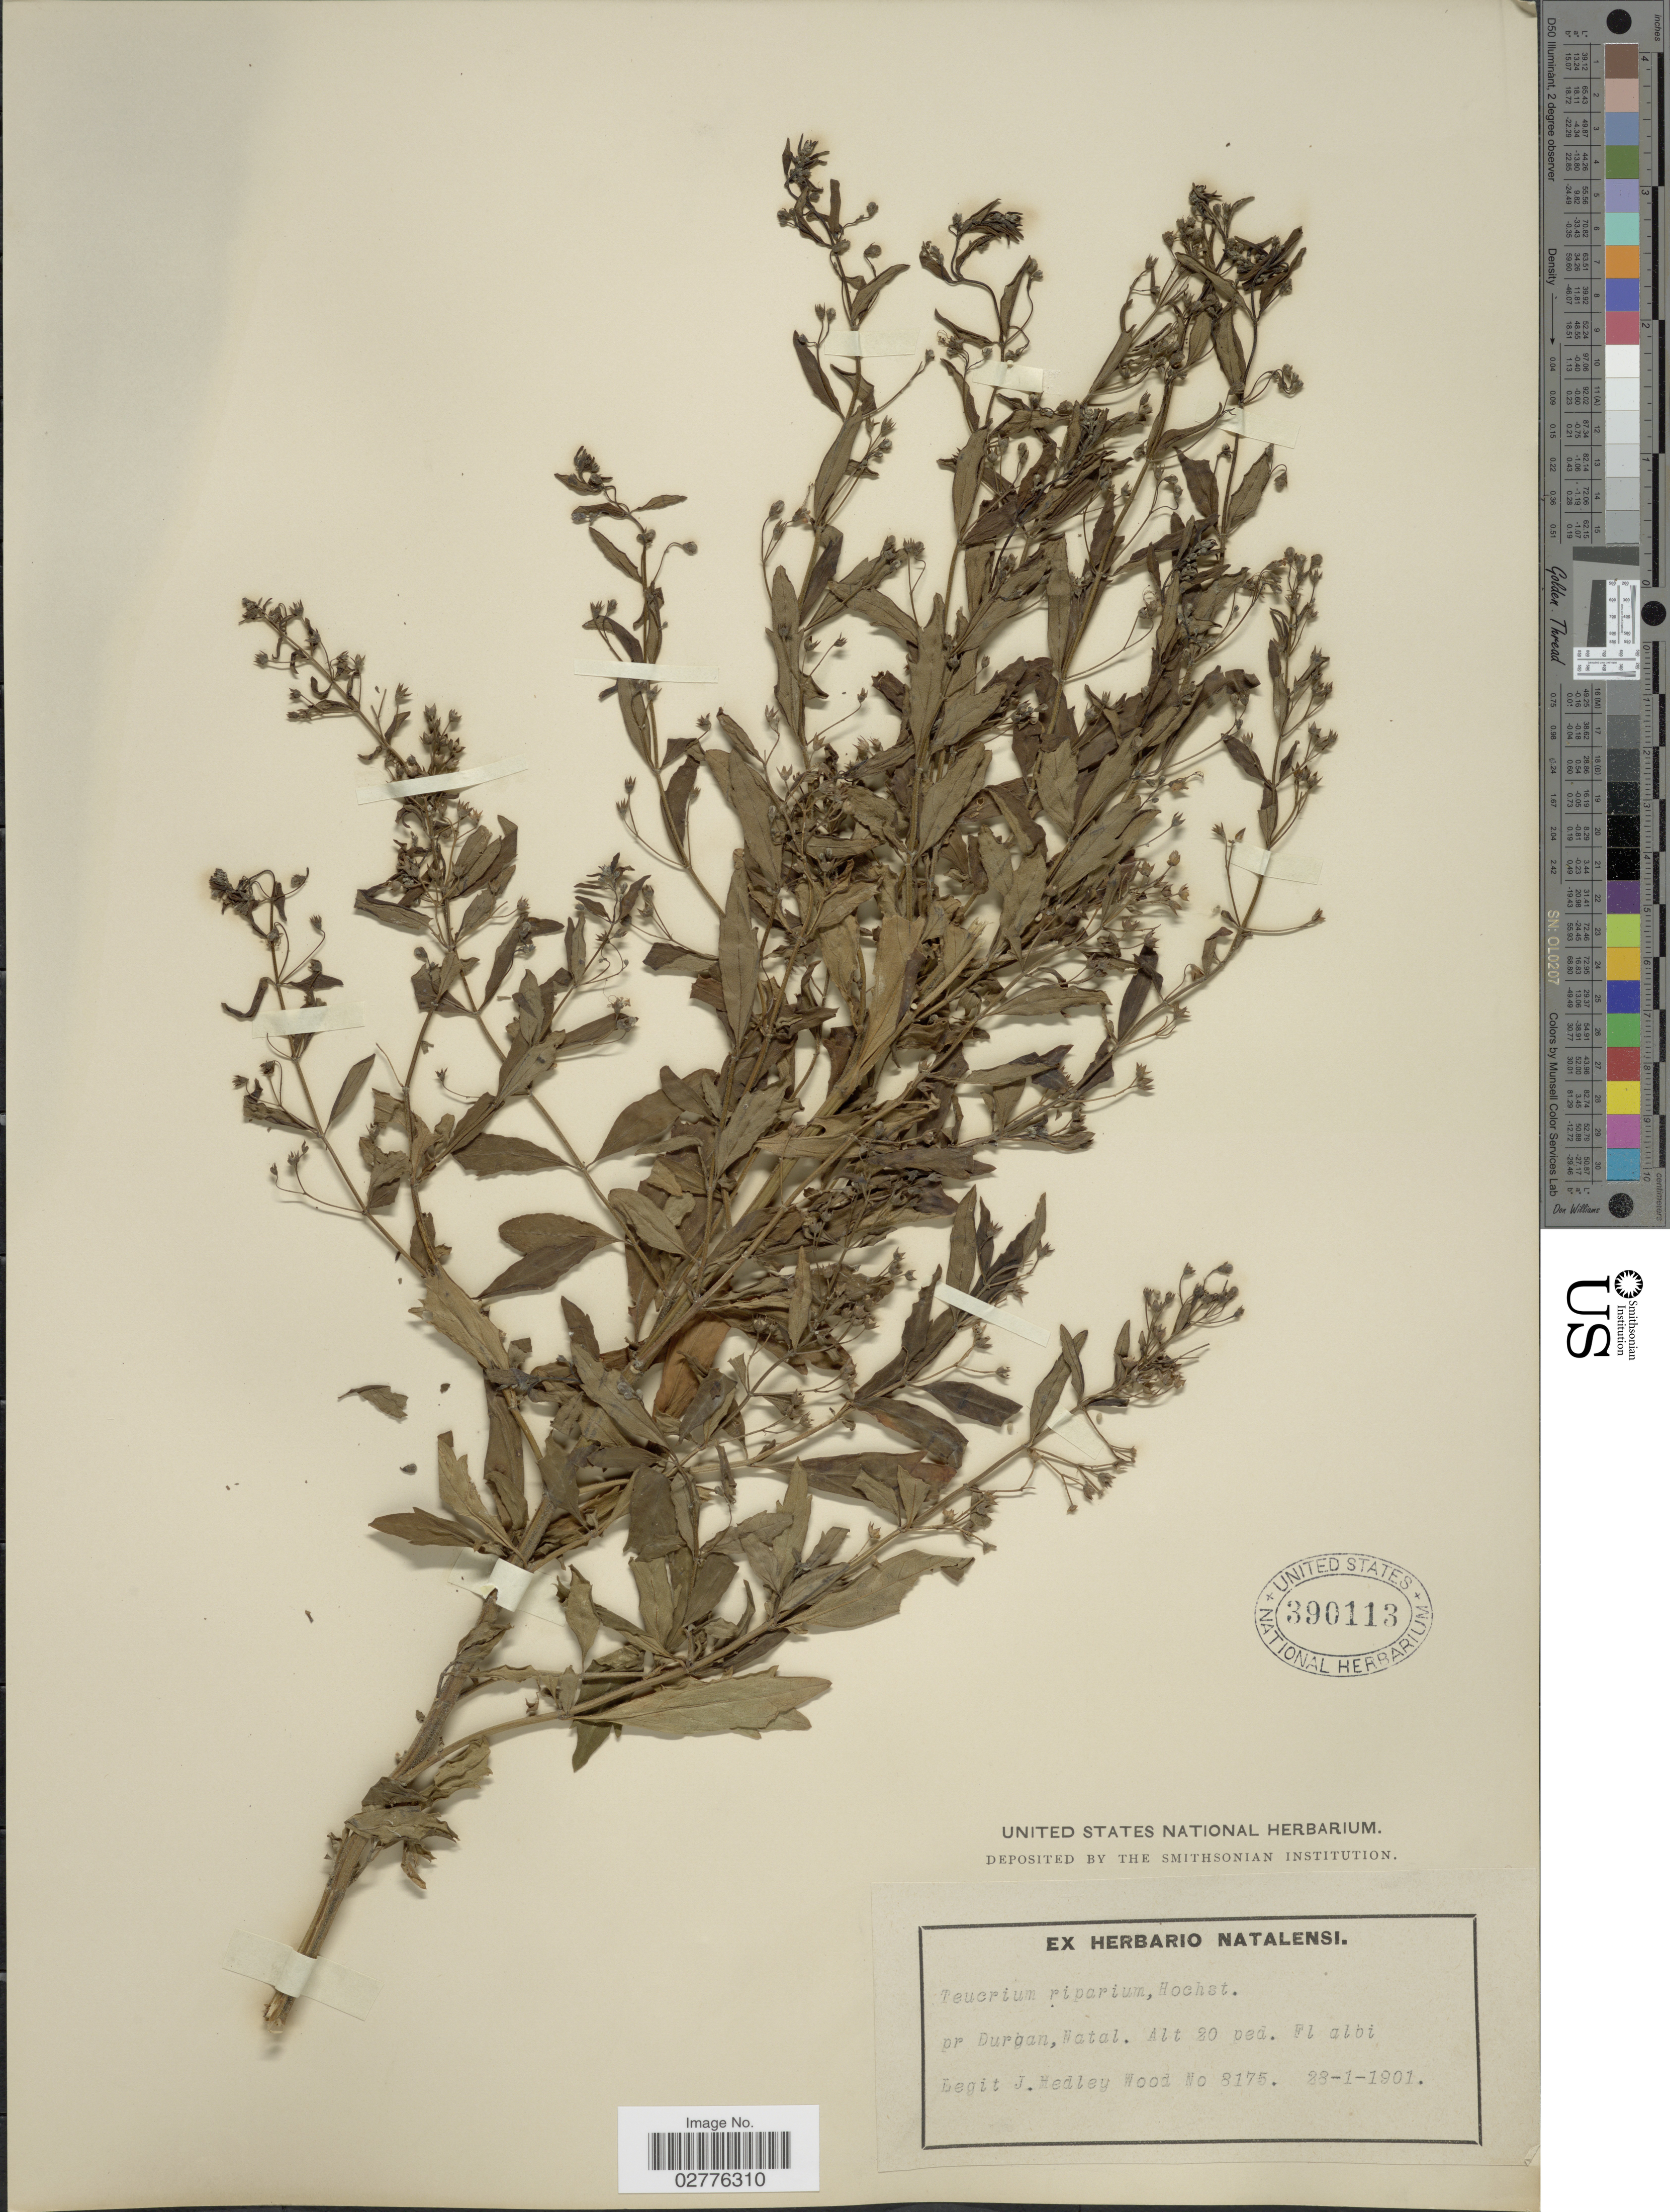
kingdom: Plantae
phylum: Tracheophyta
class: Magnoliopsida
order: Lamiales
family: Lamiaceae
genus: Teucrium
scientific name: Teucrium riparium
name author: Raf.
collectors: J. Medley Wood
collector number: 8175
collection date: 1901-01-28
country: South Africa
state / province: KwaZulu-Natal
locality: Pr Durban, Natal.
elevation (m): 6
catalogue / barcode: US 390113